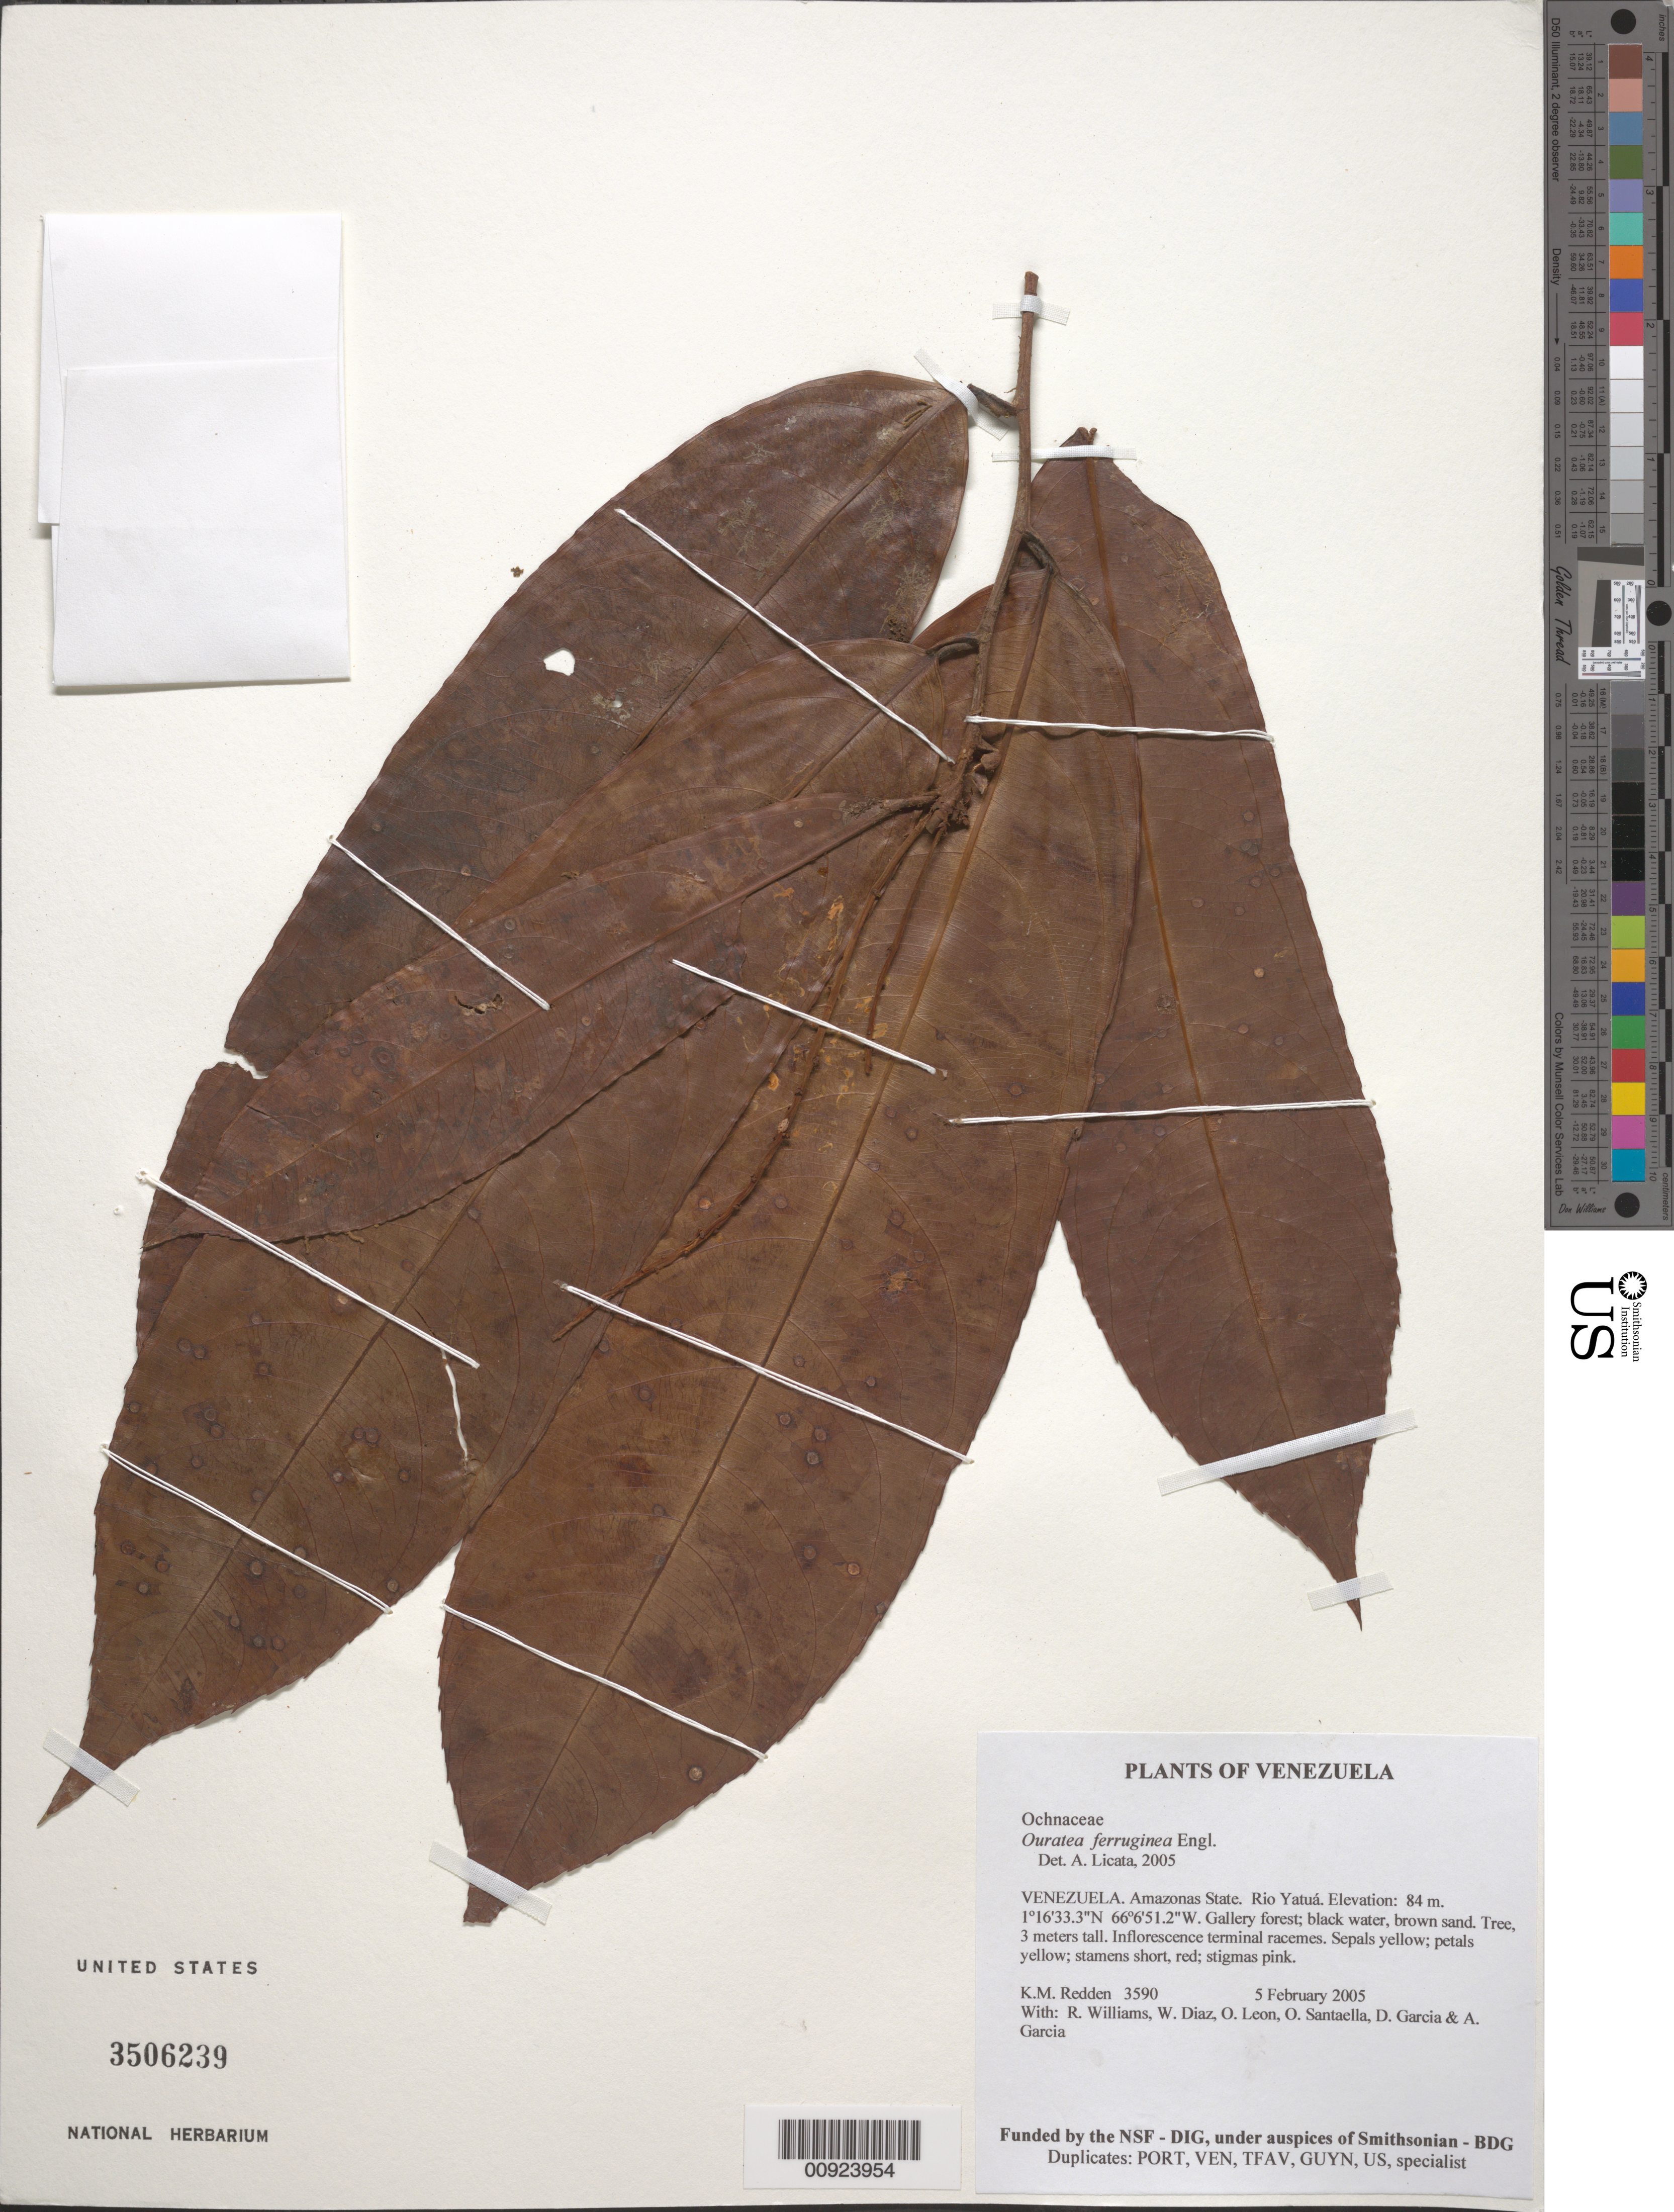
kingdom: Plantae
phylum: Tracheophyta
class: Magnoliopsida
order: Malpighiales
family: Ochnaceae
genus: Ouratea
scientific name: Ouratea ferruginea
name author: Engl.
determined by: Licata, A., (PORT), Univ. Nac. Exp. de los Llanos Ezequiel Zamora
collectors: K. M. Redden, R. Williams, W. Díaz P., O. León, O. Santaella, D. Garcia & A. Garcia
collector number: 3590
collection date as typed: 5 February 2005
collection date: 2005-02-05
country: Venezuela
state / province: Amazonas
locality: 18 - Rio Yatuá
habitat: Gallery forest; black water, brown sand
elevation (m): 84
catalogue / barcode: US 3506239